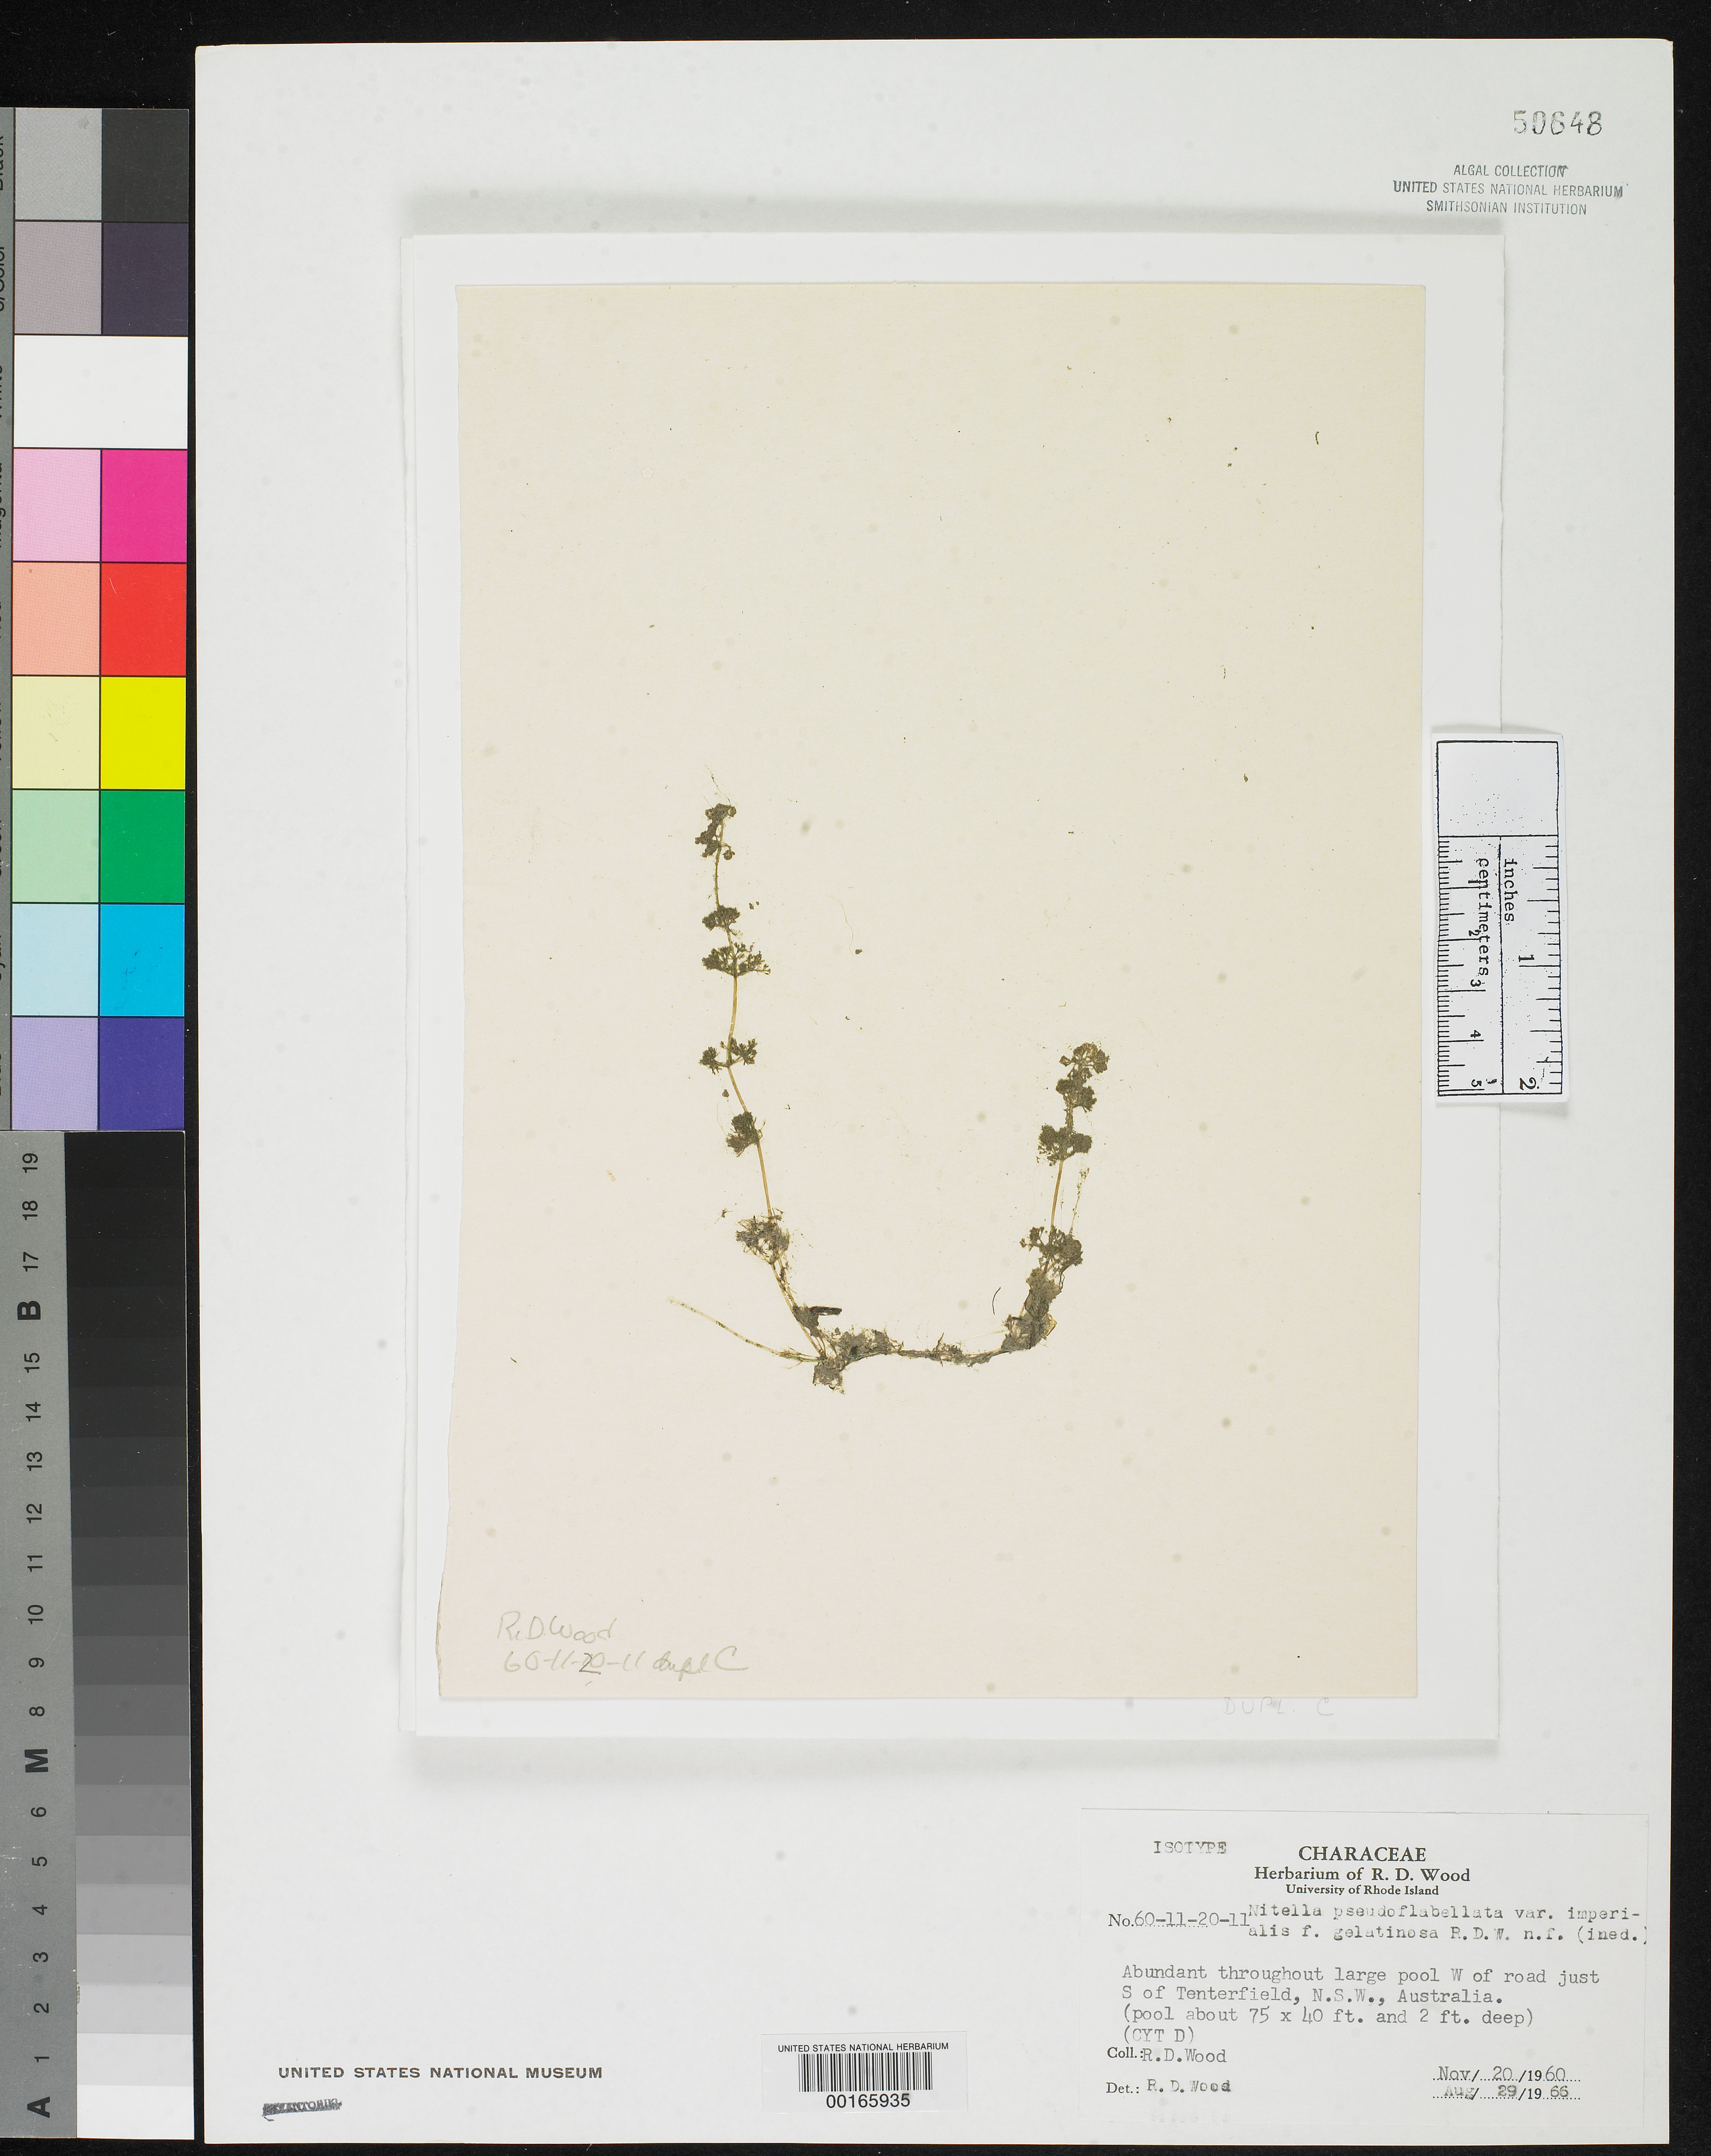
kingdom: Plantae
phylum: Charophyta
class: Charophyceae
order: Charales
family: Characeae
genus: Nitella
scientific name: Nitella pseudoflabellata var. imperialis forma gelatinosa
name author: R.D. Wood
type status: Isotype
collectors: R. Wood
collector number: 60-11-20-11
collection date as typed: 20 Nov 1960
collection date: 1960-11-20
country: Australia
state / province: New South Wales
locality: Just south of Tenterfield.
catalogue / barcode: US 50648